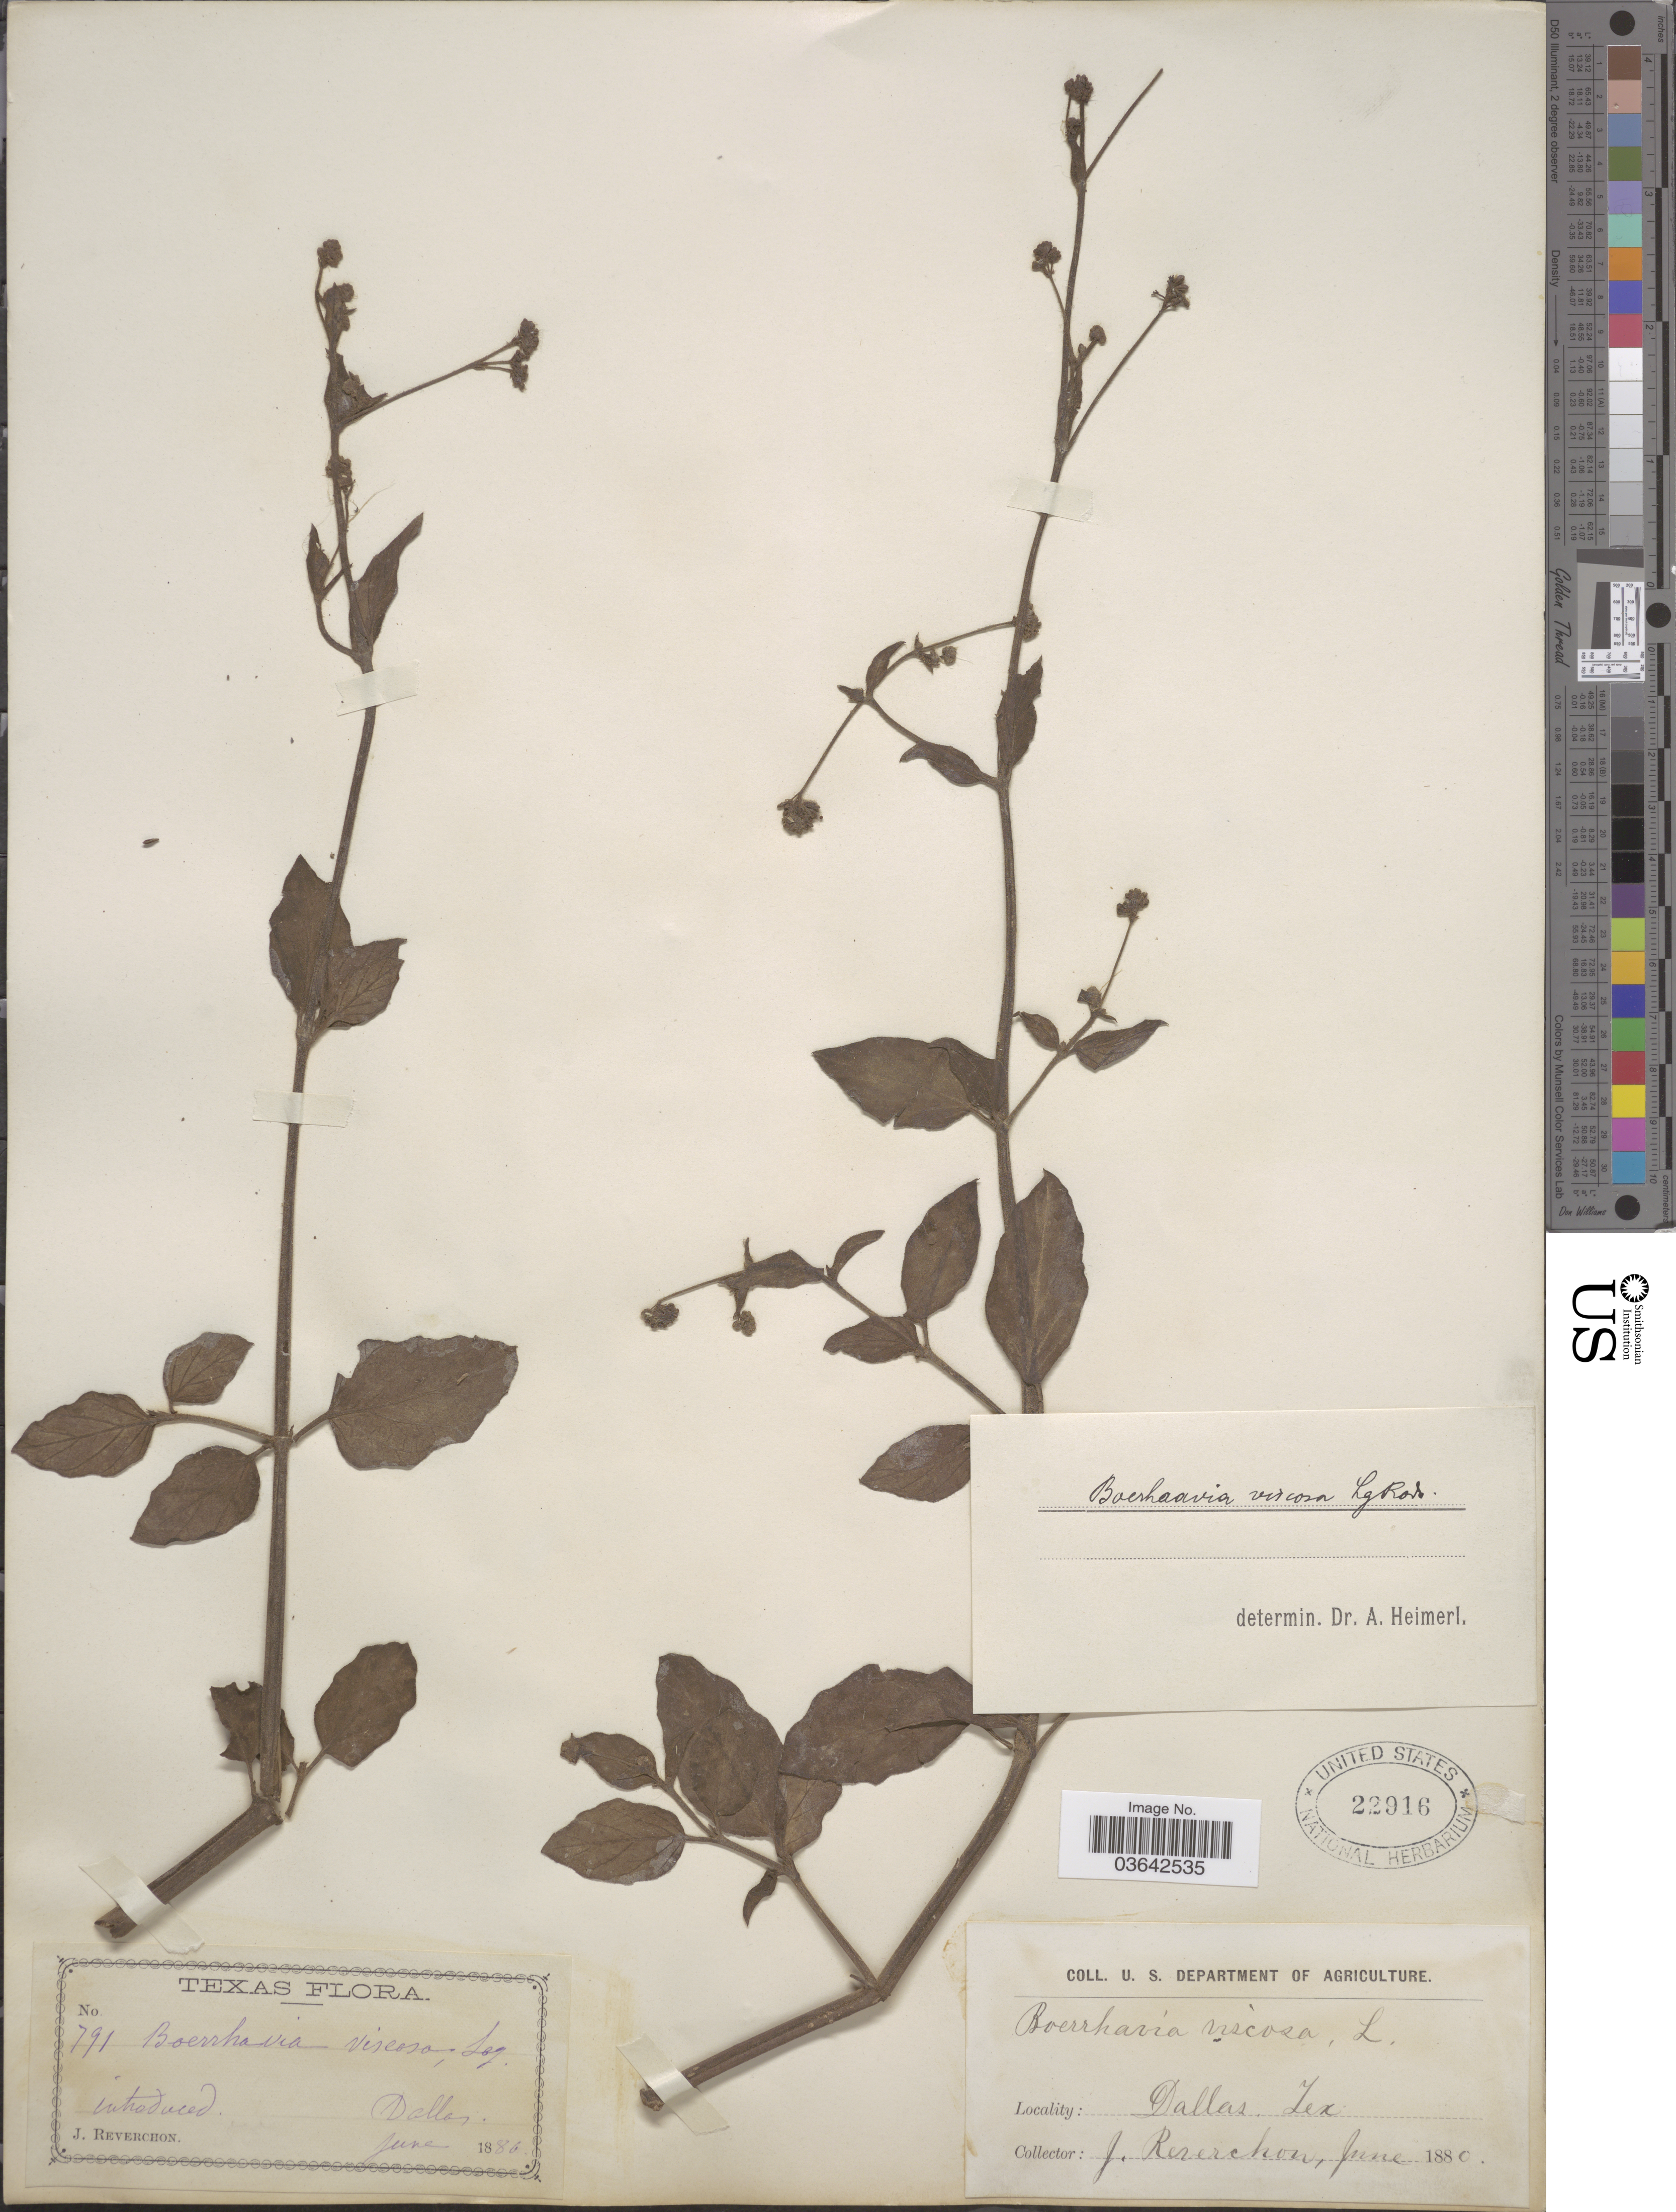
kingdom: Plantae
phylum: Tracheophyta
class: Magnoliopsida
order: Caryophyllales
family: Nyctaginaceae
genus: Boerhavia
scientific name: Boerhavia coccinea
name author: Mill.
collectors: J. Reverchon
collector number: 791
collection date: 1880-06/1886-06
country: United States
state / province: Texas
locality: Dallas.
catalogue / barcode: US 22916